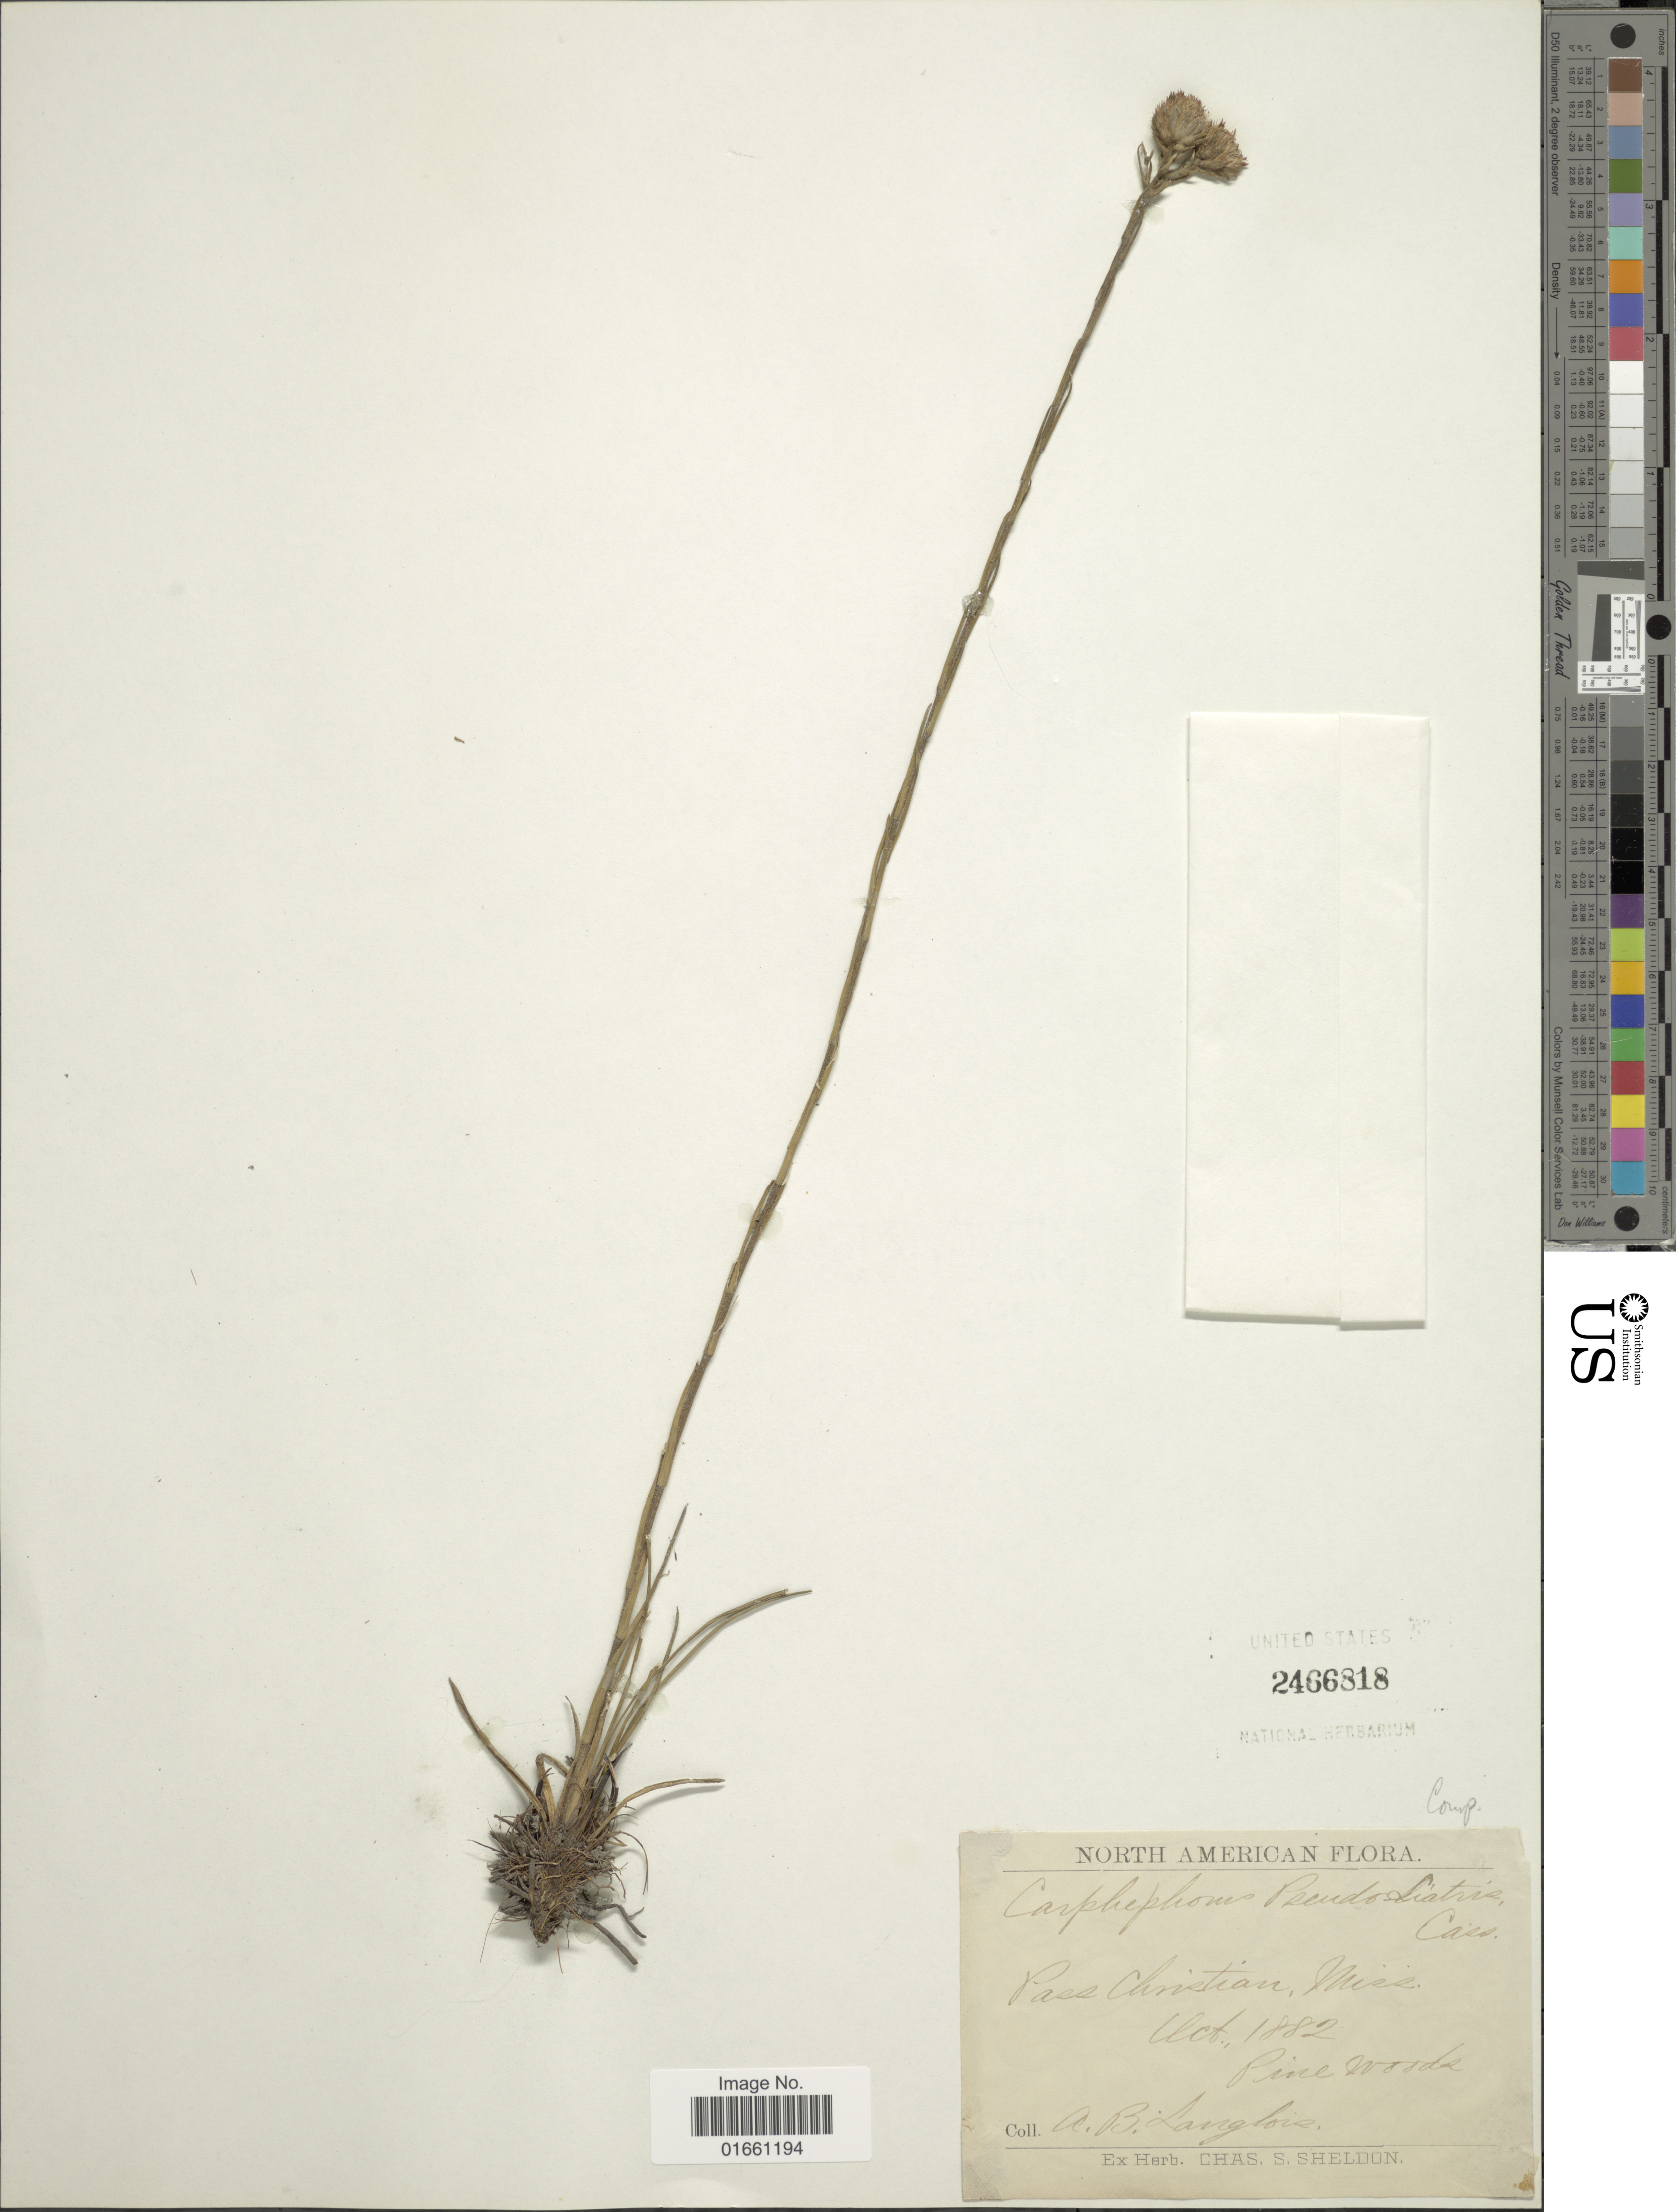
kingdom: Plantae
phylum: Tracheophyta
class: Magnoliopsida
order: Asterales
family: Asteraceae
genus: Carphephorus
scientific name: Carphephorus pseudoliatris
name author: Cass.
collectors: A. Langlois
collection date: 1882-10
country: United States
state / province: Mississippi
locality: Pass Christian, Pine woods.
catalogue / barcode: US 2466818